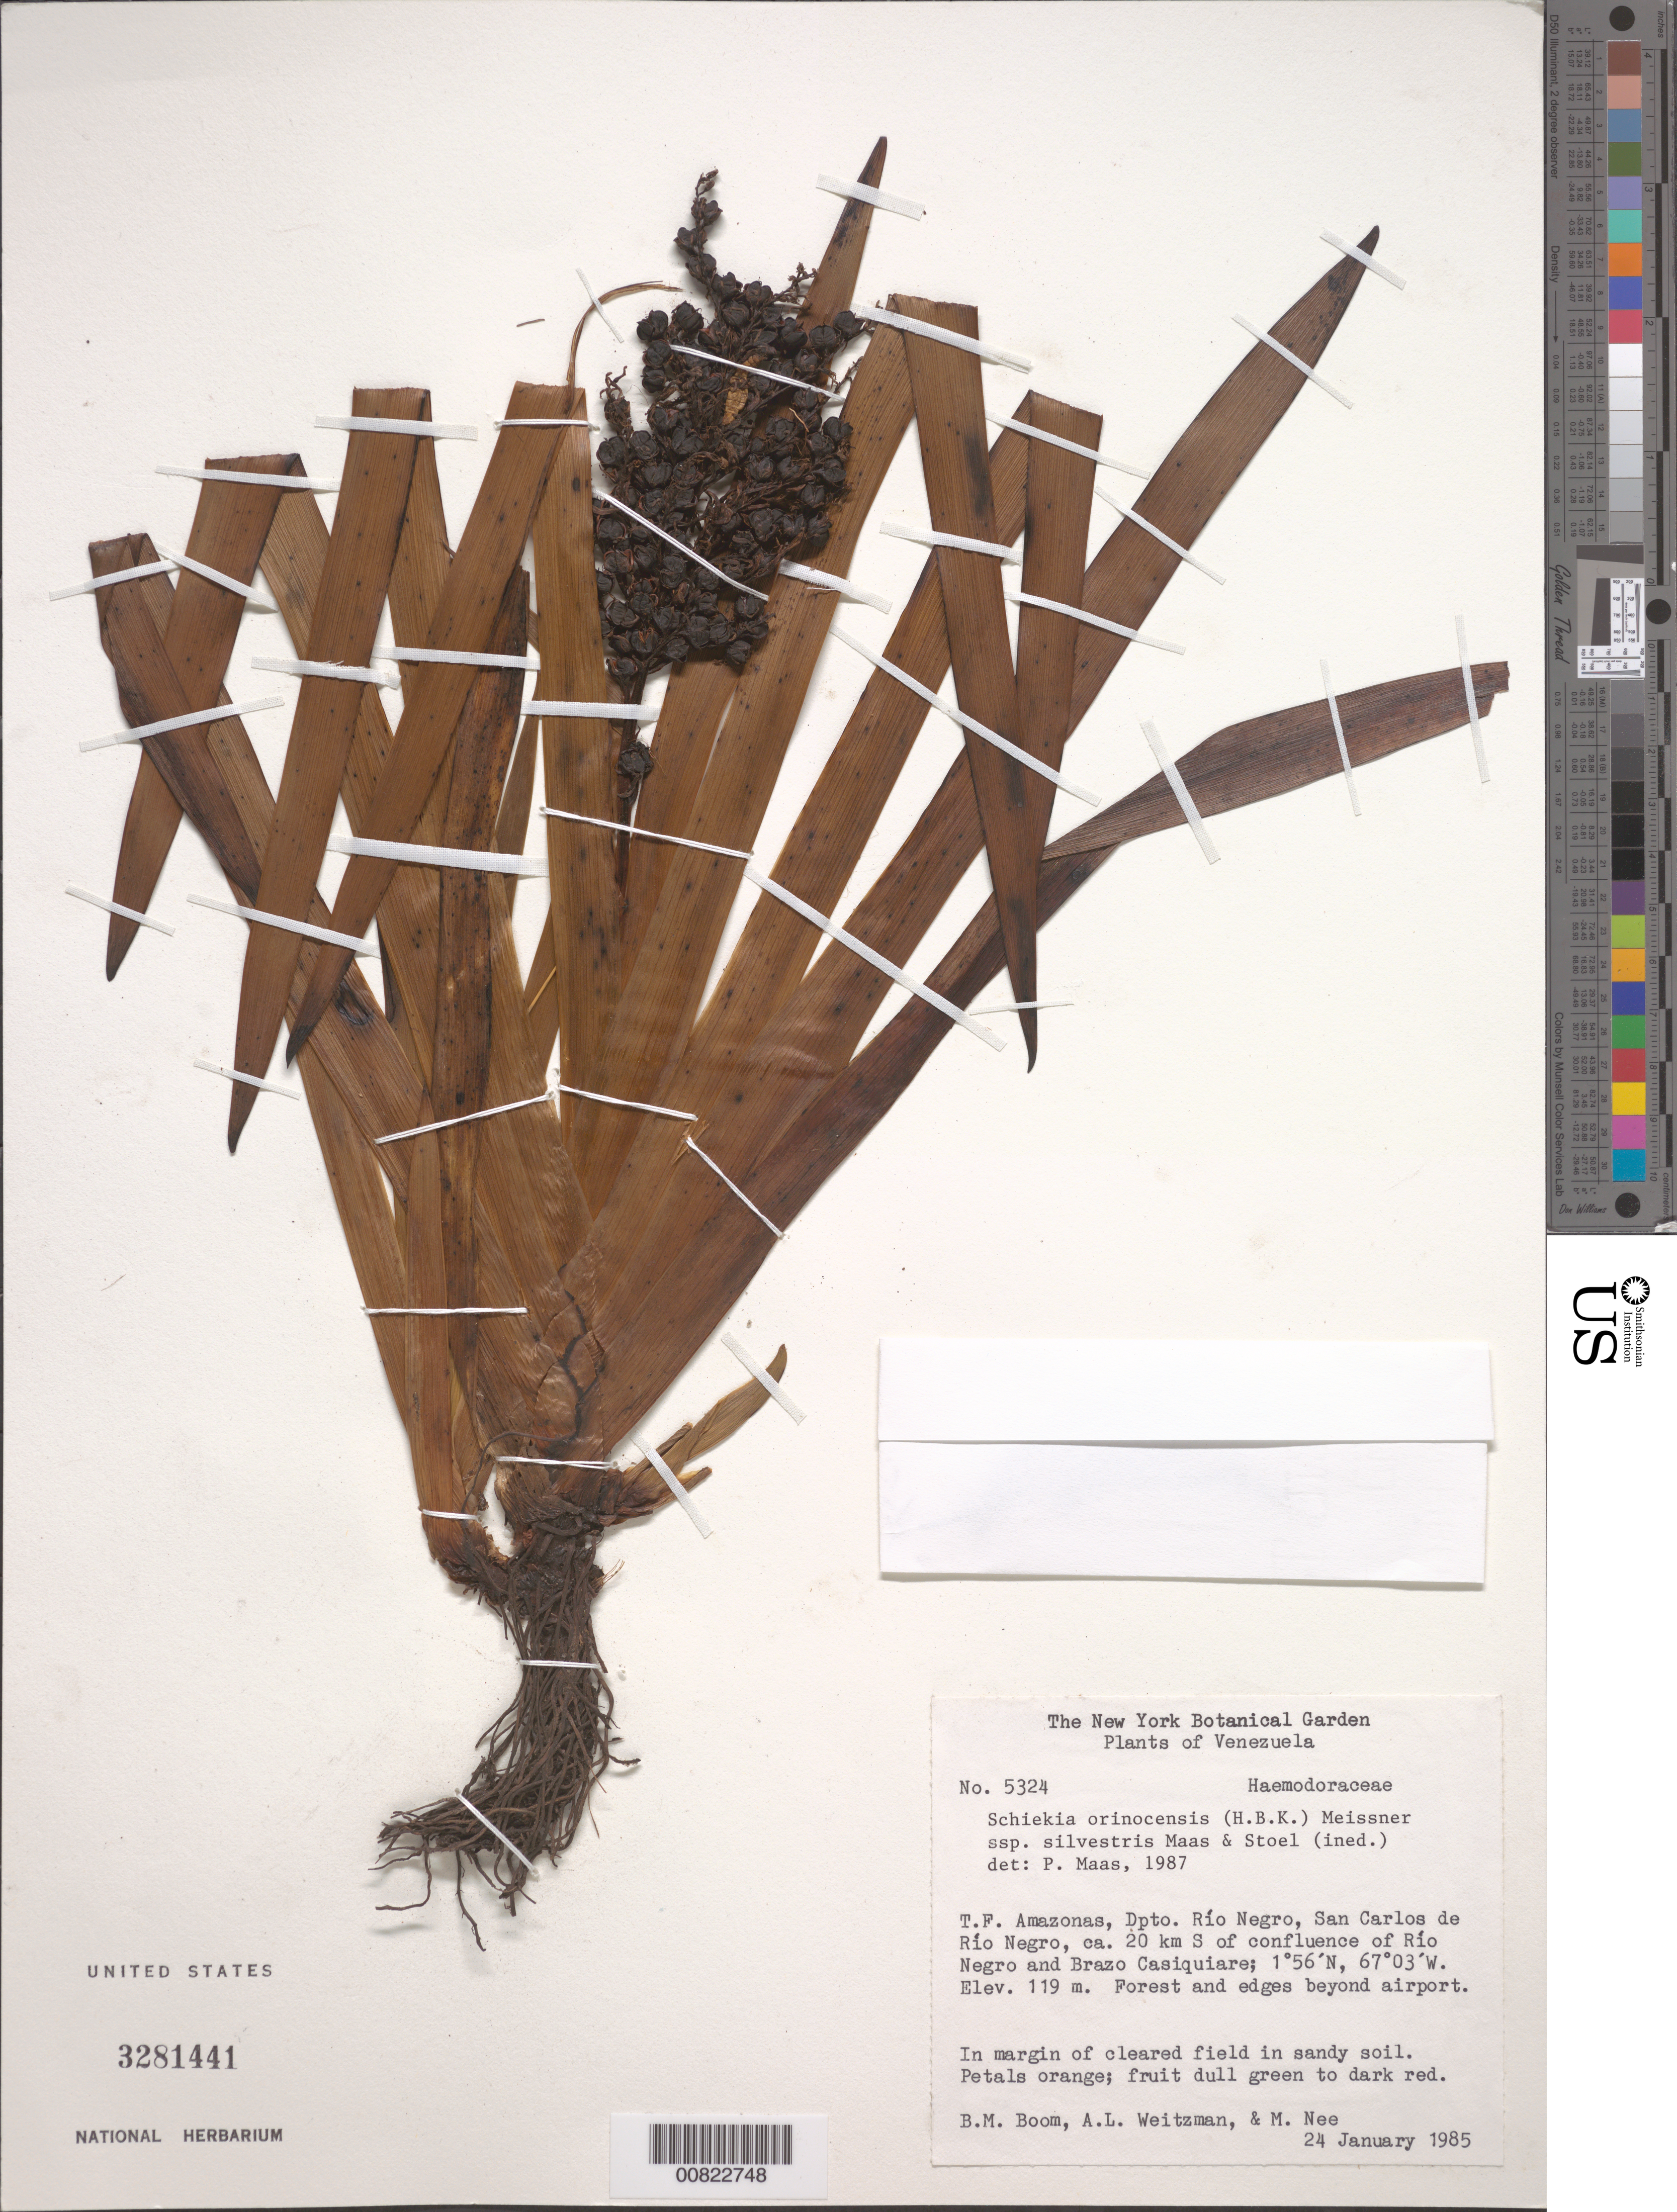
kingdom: Plantae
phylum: Tracheophyta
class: Liliopsida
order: Commelinales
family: Haemodoraceae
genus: Schiekia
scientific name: Schiekia orinocensis subsp. silvestris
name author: Maas & Stoel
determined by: Maas, Paul J. M.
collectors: B. M. Boom, A. L. Weitzman & M. Nee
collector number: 5324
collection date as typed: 24-Jan-85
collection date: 1985-01-24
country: Venezuela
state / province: Amazonas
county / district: Río Negro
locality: Dpto. Río Negro, San Carlos de Río Negro, ca. 20 km S of confl. of Río Negro and Brazo Casiquiare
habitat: Forest and edges beyond airport; margin of cleared field in sandy soil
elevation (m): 119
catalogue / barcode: US 3281441